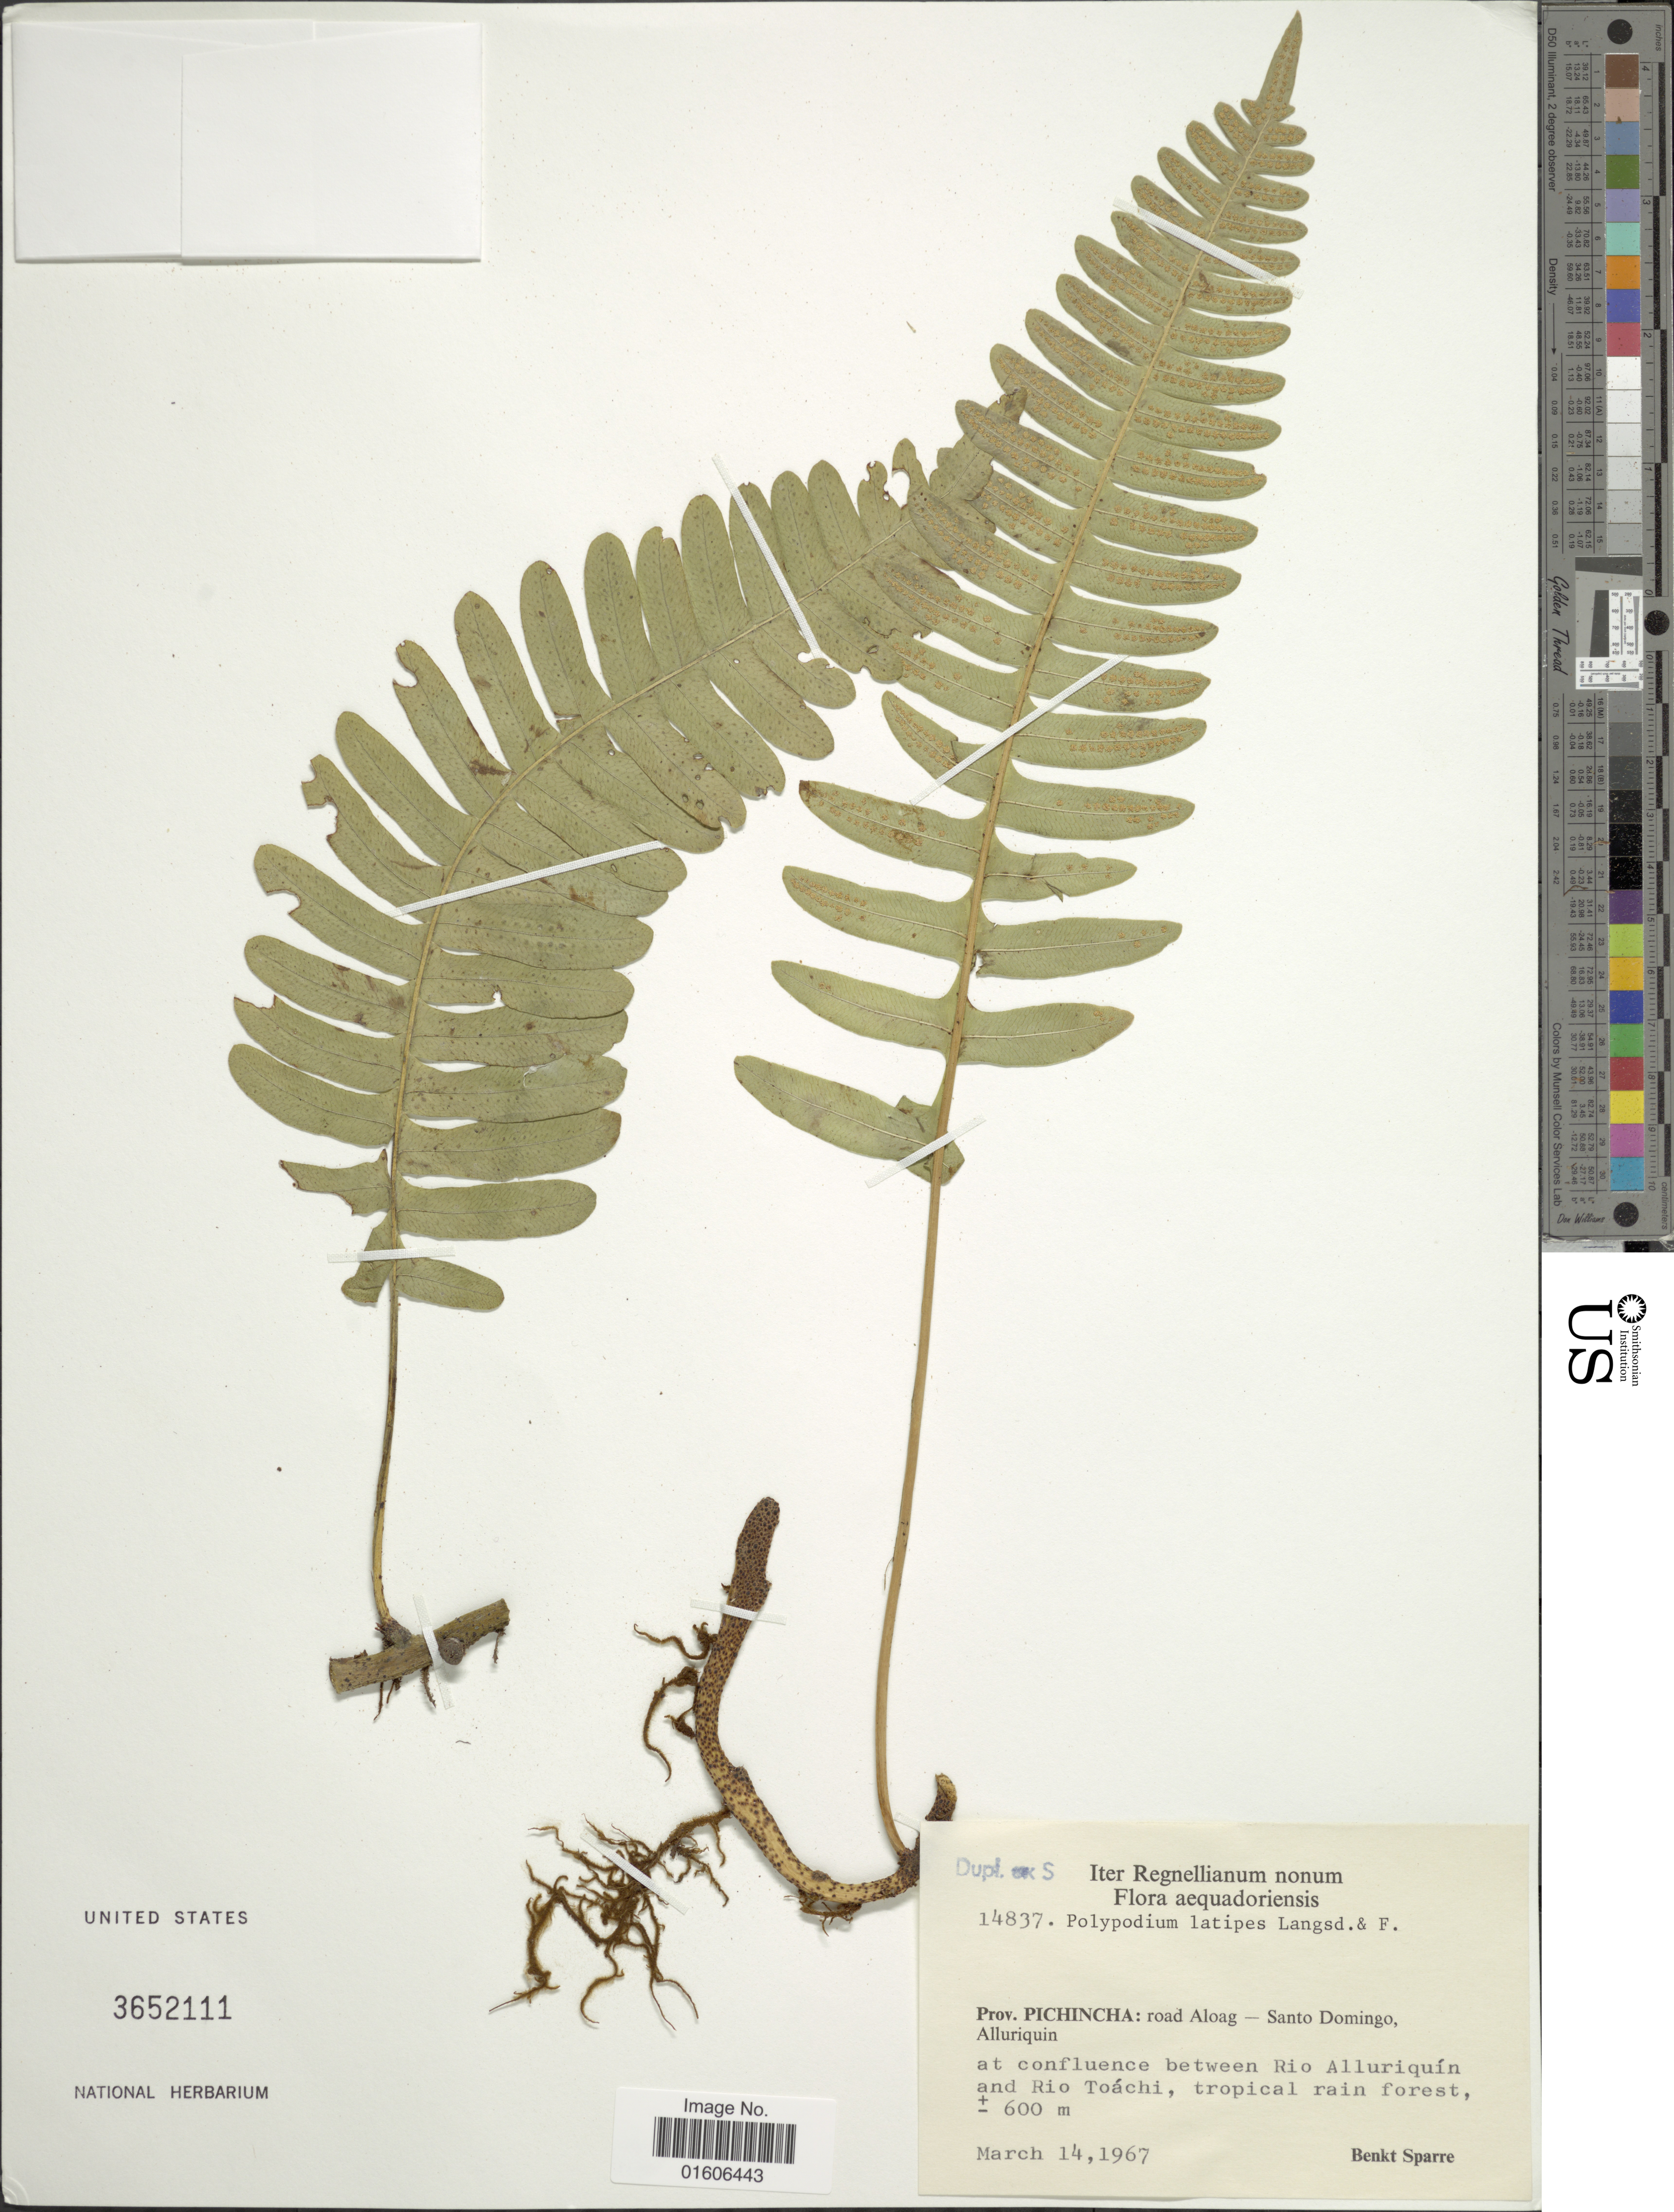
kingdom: Plantae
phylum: Tracheophyta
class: Polypodiopsida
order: Polypodiales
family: Polypodiaceae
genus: Serpocaulon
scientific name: Serpocaulon latipes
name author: (Langsd. & Fischer) A.R. Sm.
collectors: B. Sparre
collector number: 14837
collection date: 1967-03-14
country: Ecuador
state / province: Pichincha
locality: Prov. Pichincha: road Aloag - Santo Domingo, Alluriquin at confluence between Rio Alluriquín and Rio Toáchi, tropical rain forest.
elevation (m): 600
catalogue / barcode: US 3652111